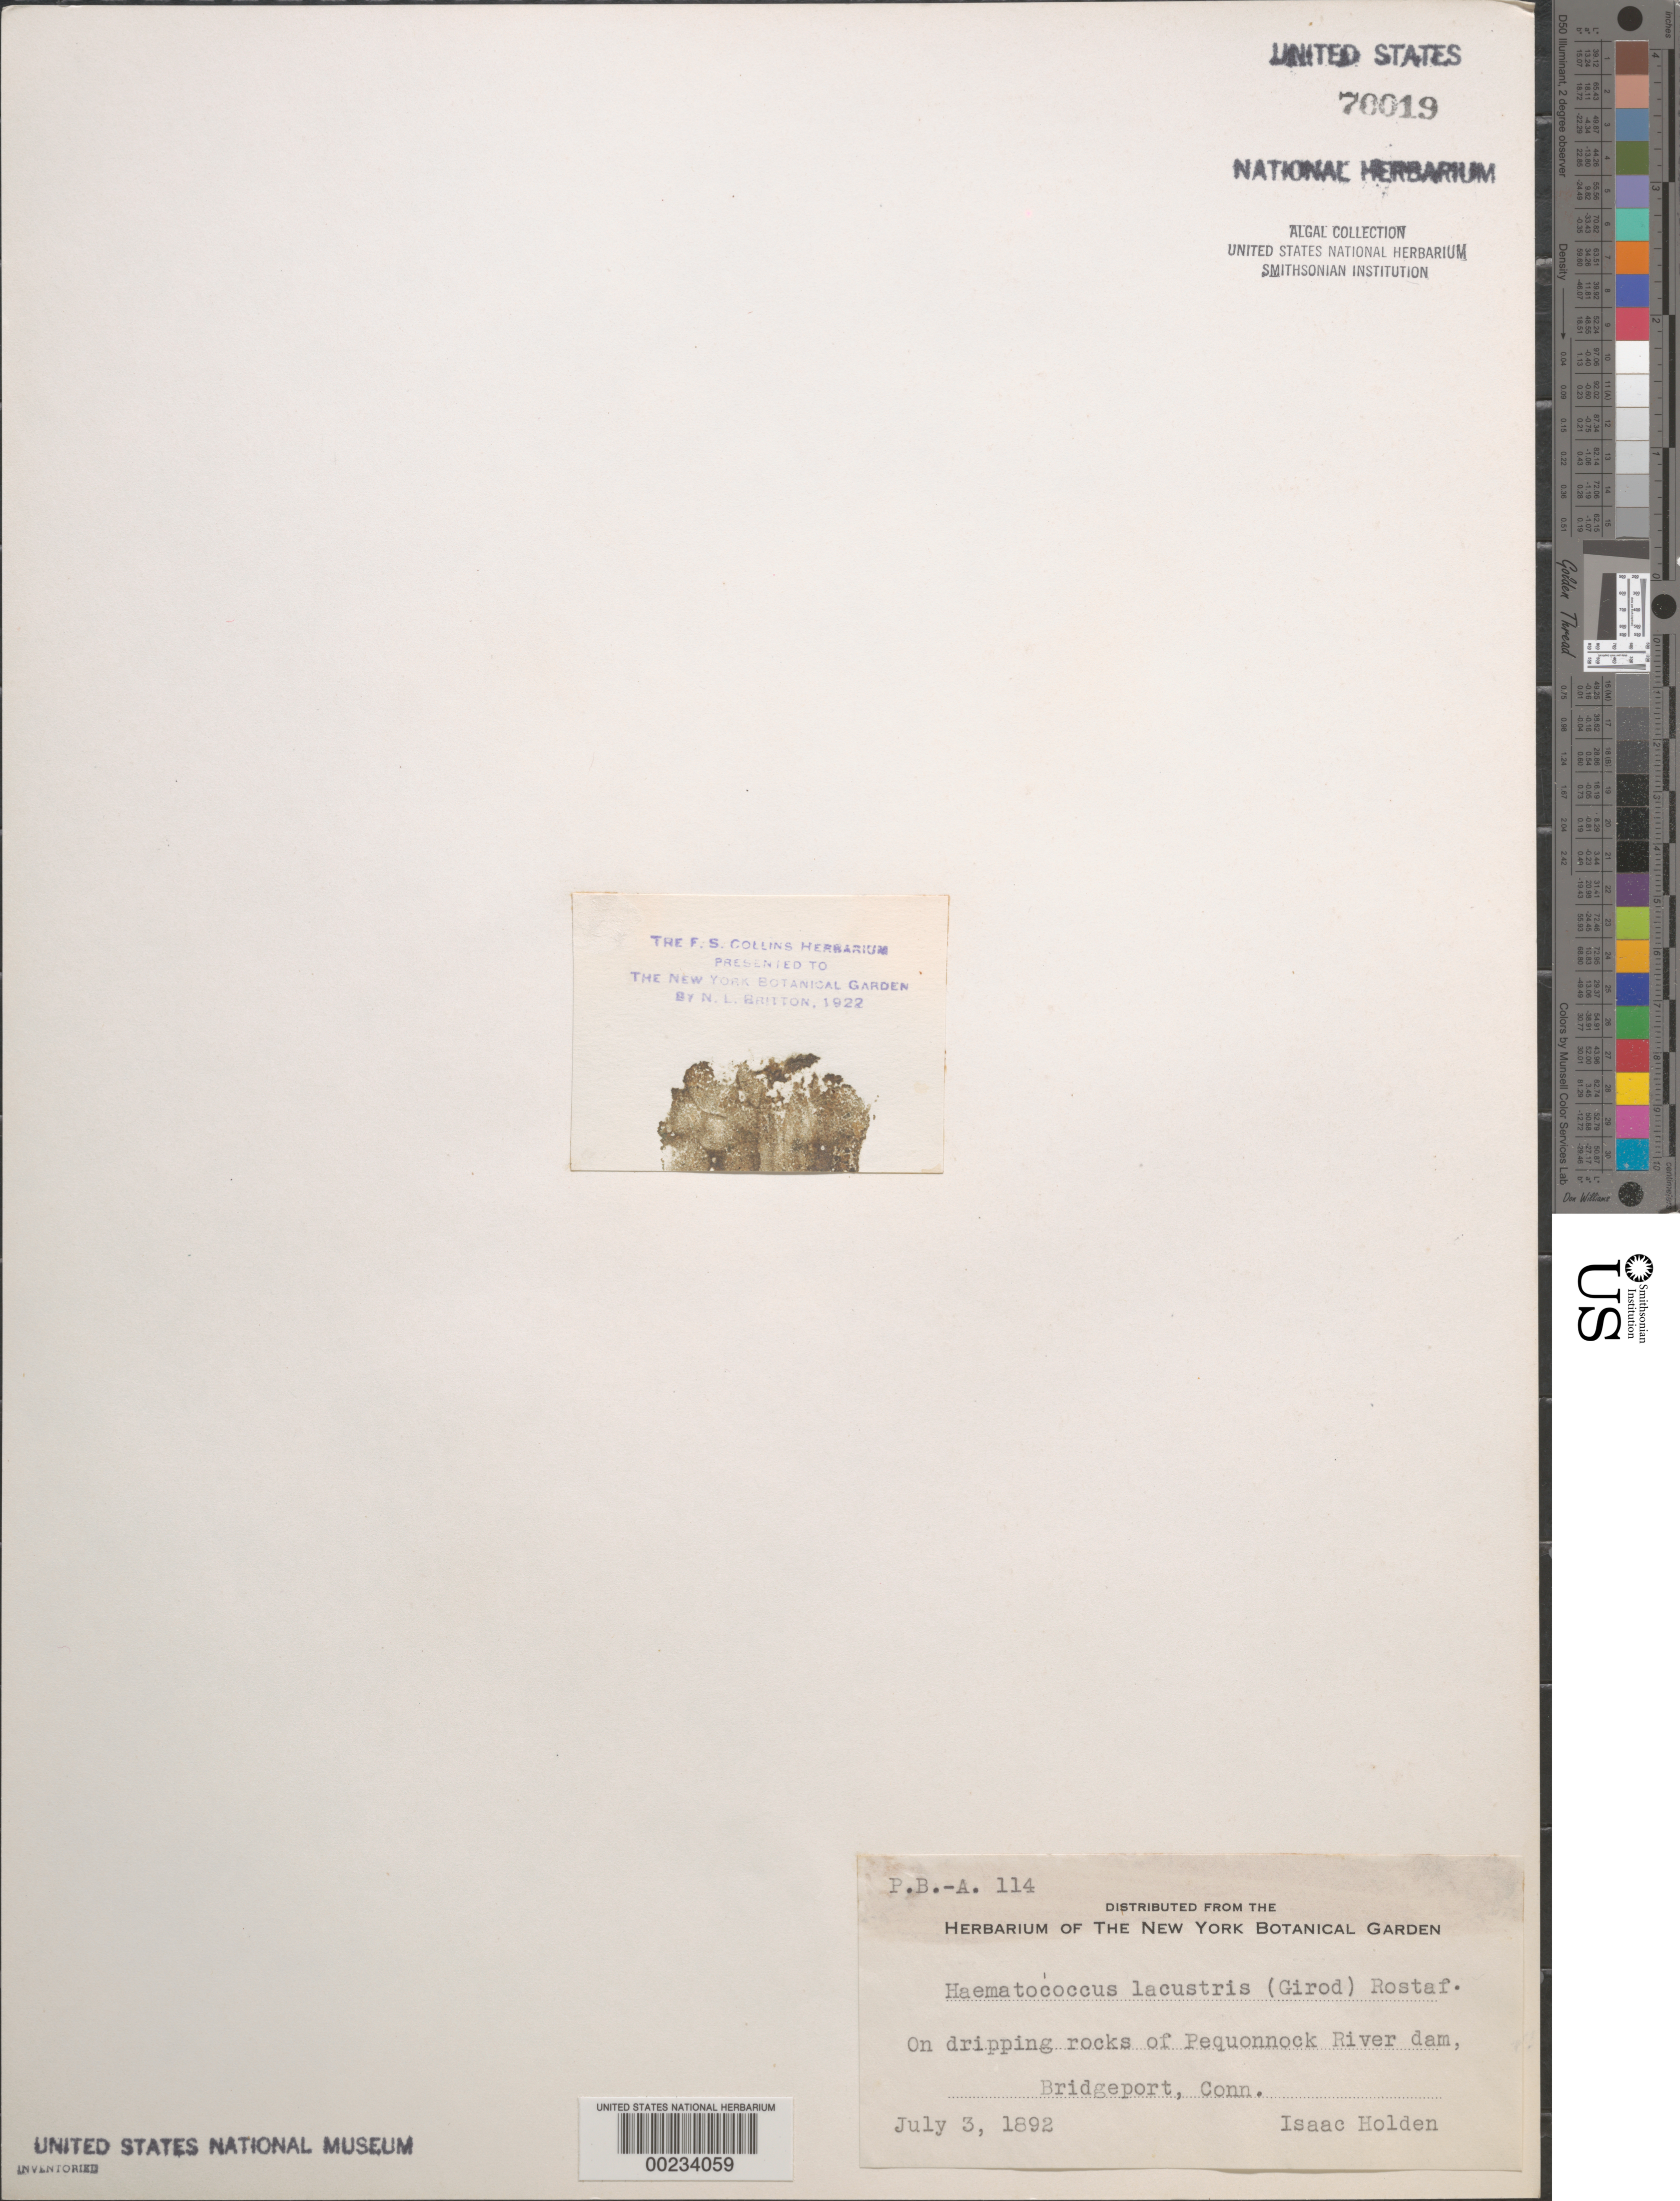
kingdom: Plantae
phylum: Chlorophyta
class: Chlorophyceae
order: Volvocales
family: Haematococcaceae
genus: Haematococcus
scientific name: Haematococcus lacustris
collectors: I. Holden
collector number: PB-A 114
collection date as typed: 03 Jul 1892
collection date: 1892-07-03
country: United States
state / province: Connecticut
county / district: Fairfield County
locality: Bridgeport, Pequonnock River dam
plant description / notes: Collins, Holden & Setchell, Phycotheca Boreali-Americana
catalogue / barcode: US 70019